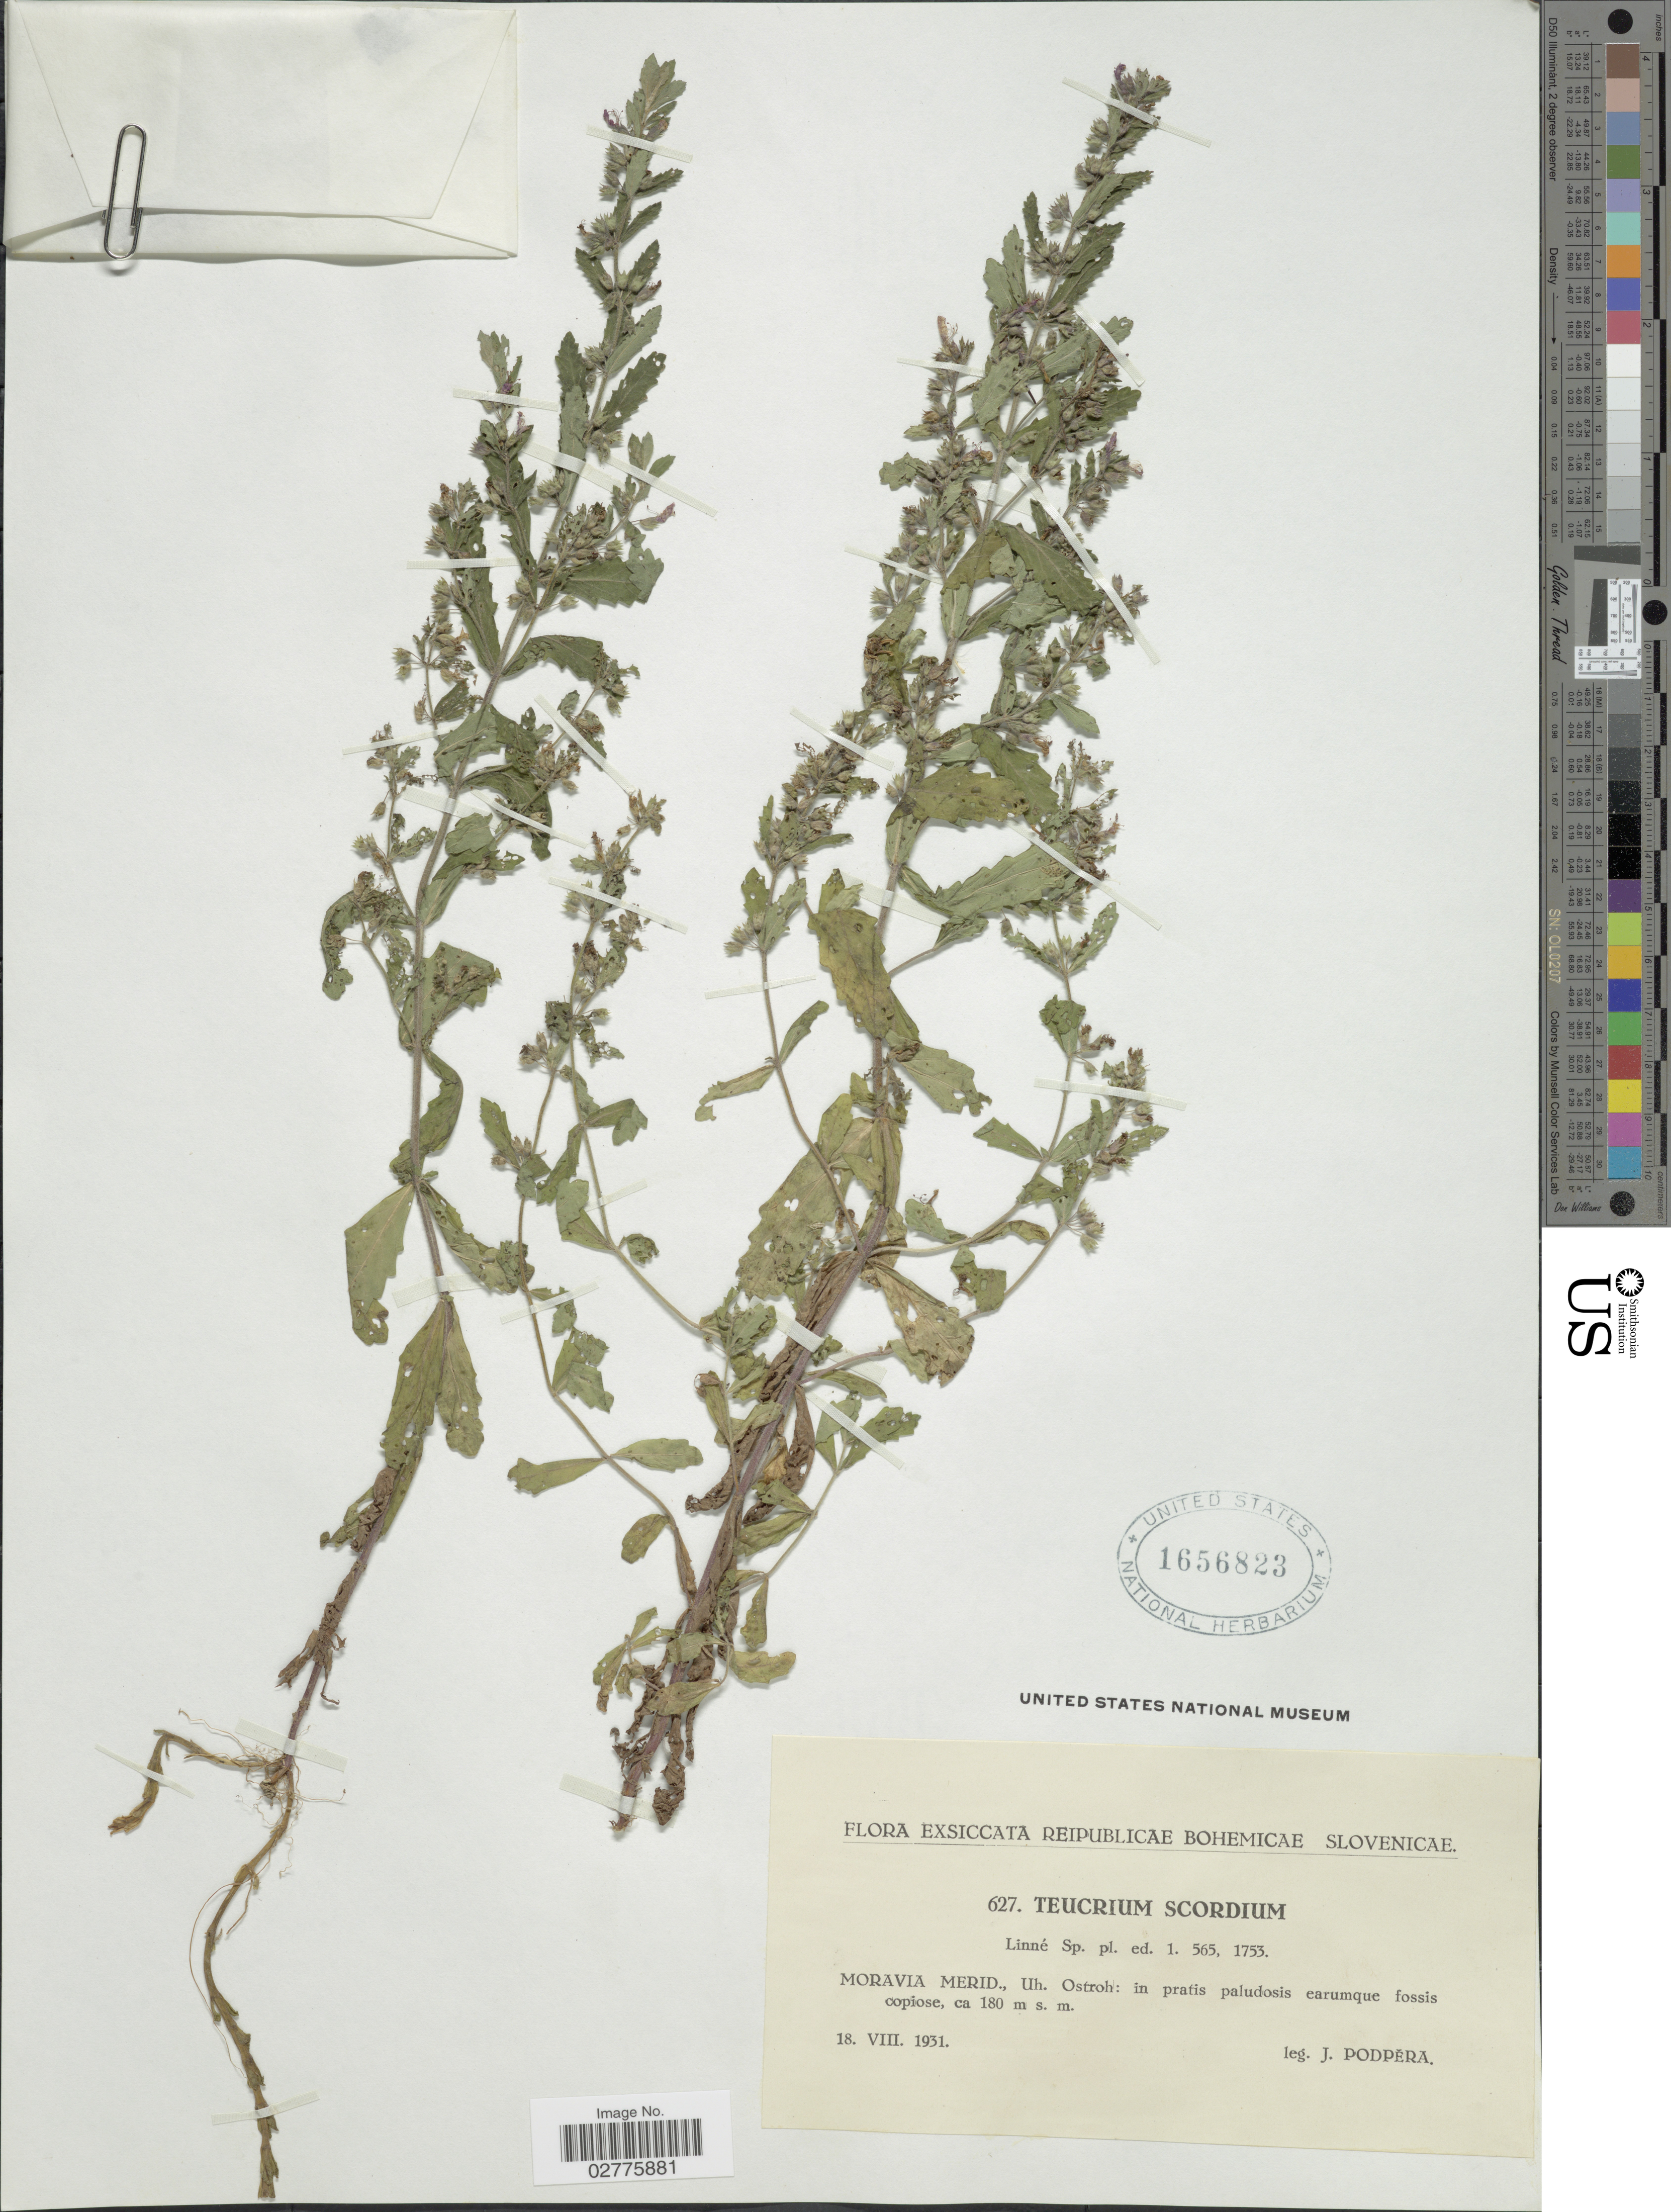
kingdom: Plantae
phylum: Tracheophyta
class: Magnoliopsida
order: Lamiales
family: Lamiaceae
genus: Teucrium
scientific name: Teucrium scordium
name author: L.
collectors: J. Podpera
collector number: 627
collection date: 1931-08-18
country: Czechia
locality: Moravia Merid., Uh. Ostroh: in pratis paludosis earumque fossis copiose.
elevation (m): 180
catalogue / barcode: US 1656823